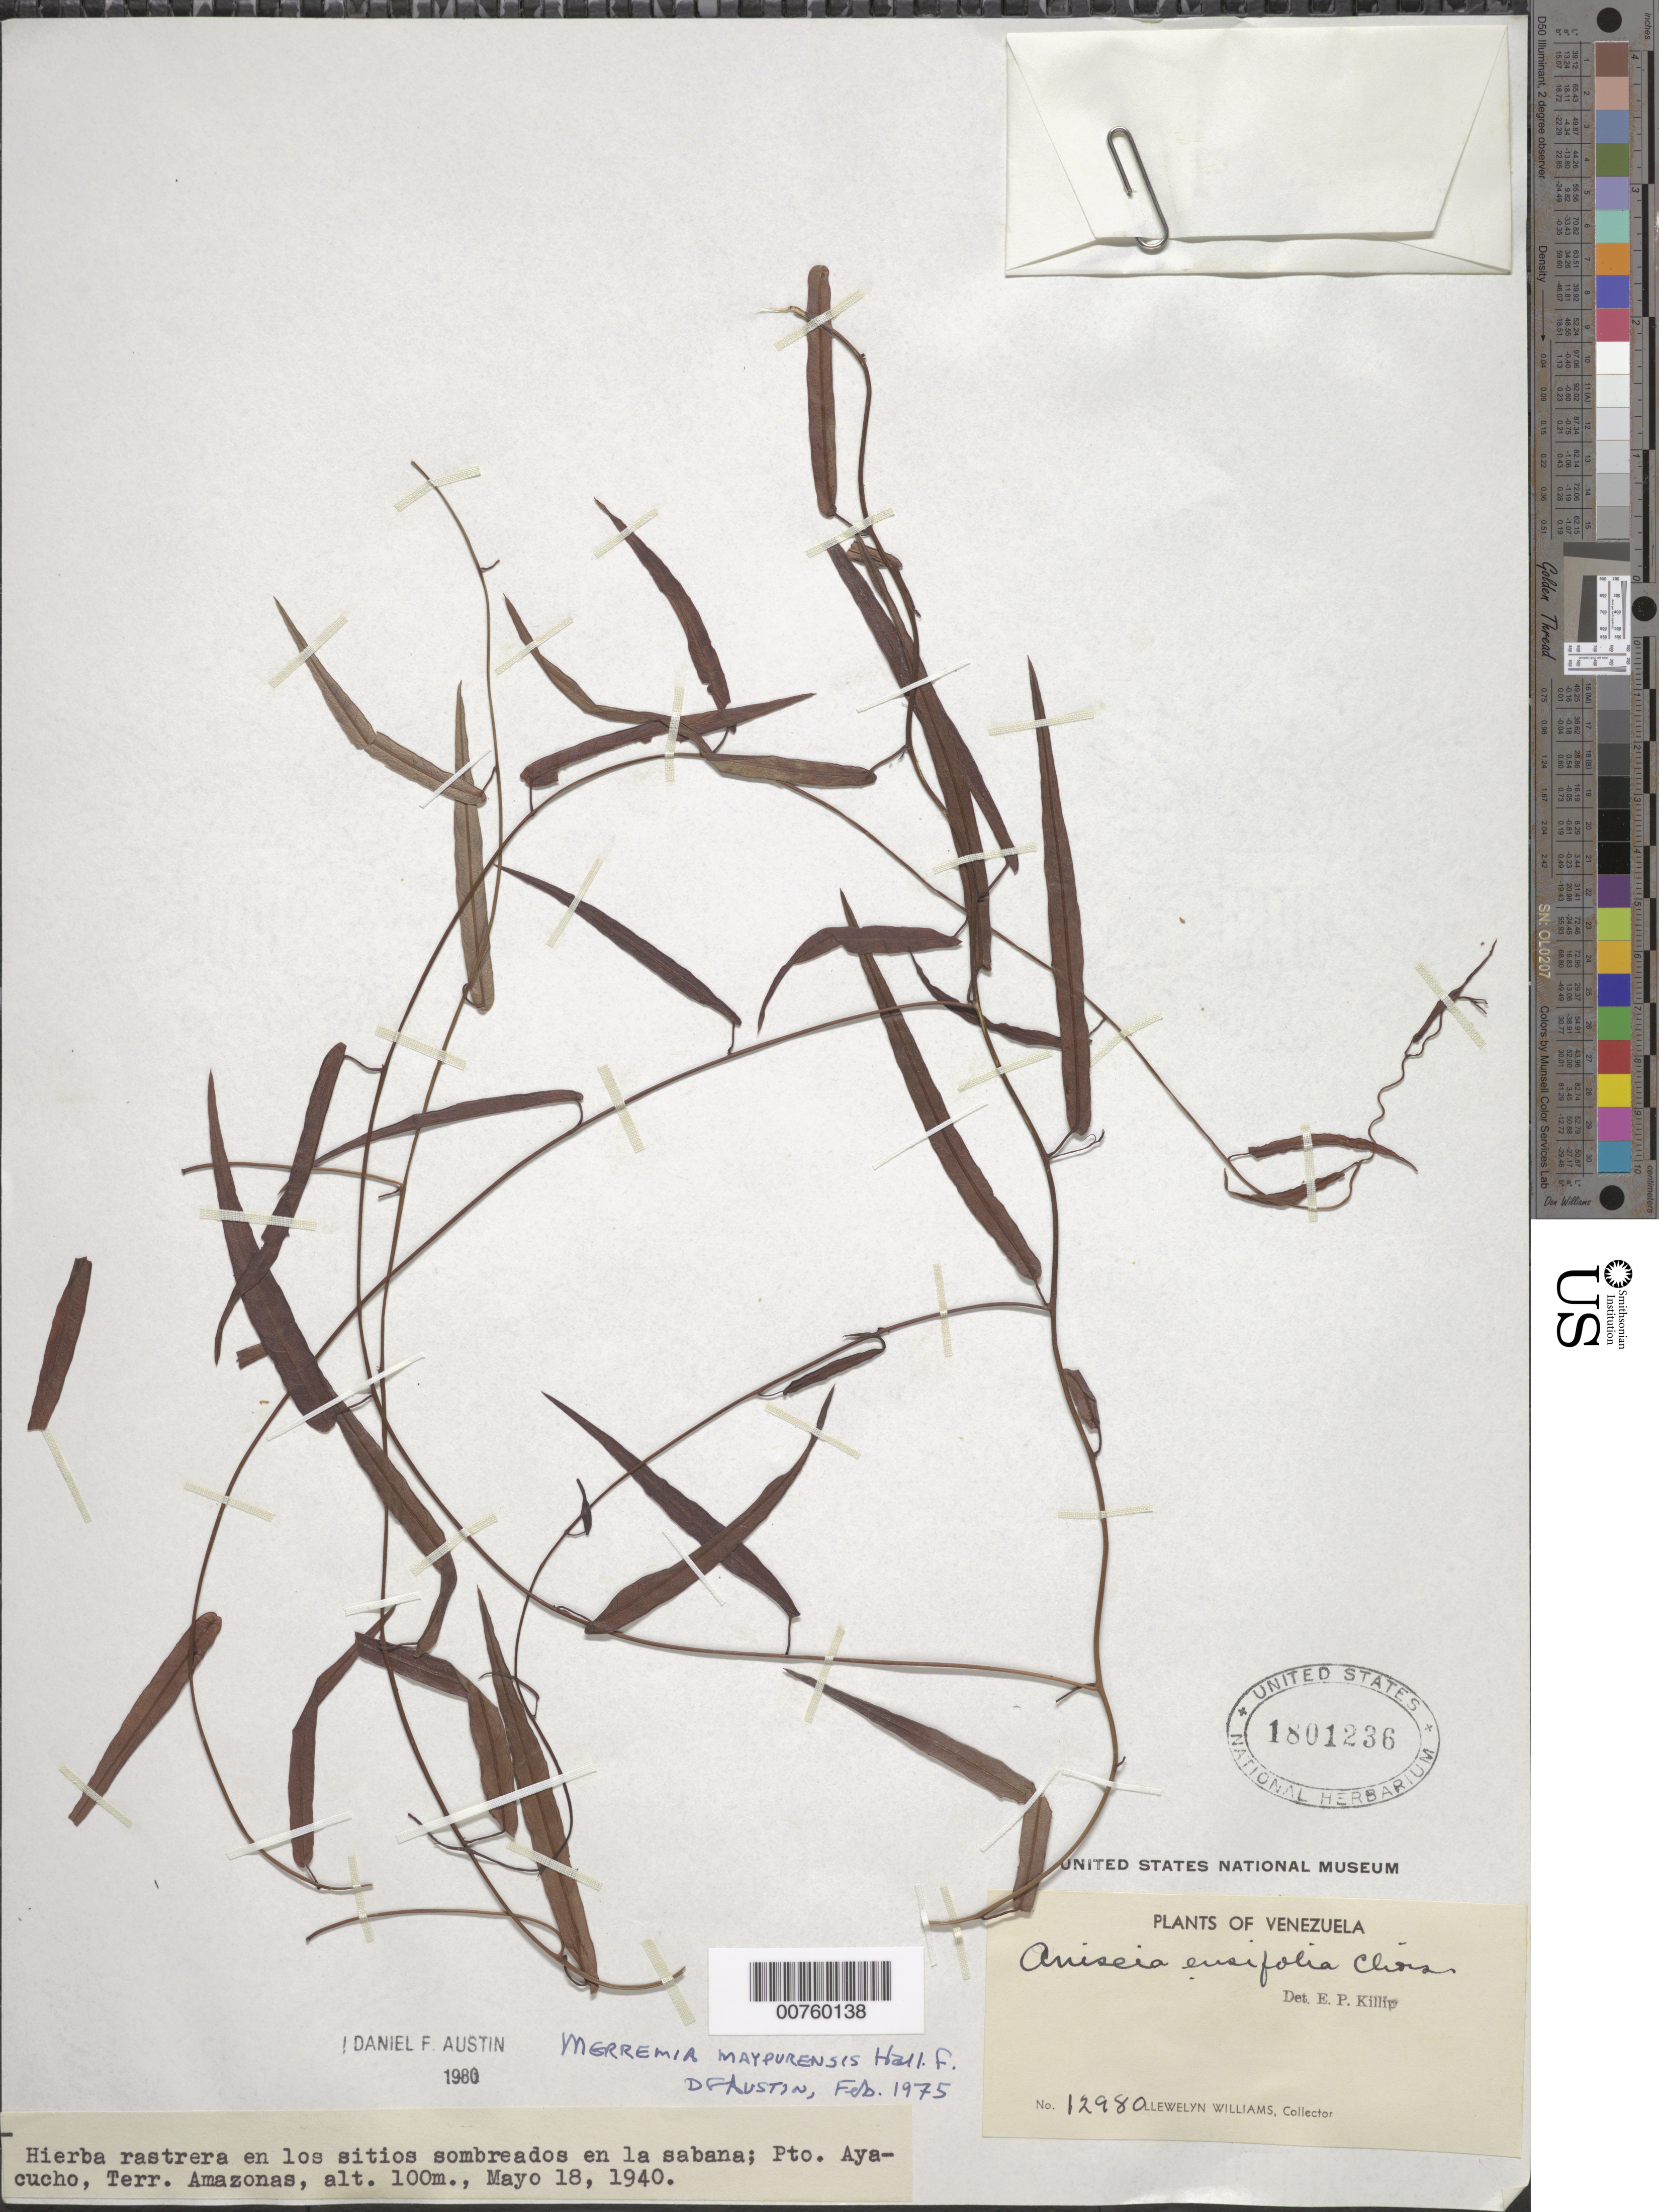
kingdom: Plantae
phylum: Tracheophyta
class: Magnoliopsida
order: Solanales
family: Convolvulaceae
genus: Operculina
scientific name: Operculina maypurensis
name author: (Hallier f.) A. R. Simões & Staples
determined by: Strong, Mark T., (BOT), Smithsonian Institution - National Museum of Natural History (UNITED STATES)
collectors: Ll. Williams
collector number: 12980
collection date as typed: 18-May-40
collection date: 1940-05-18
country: Venezuela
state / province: Amazonas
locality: Puerto Ayacucho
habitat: Shady places in savanna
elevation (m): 100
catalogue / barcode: US 1801236